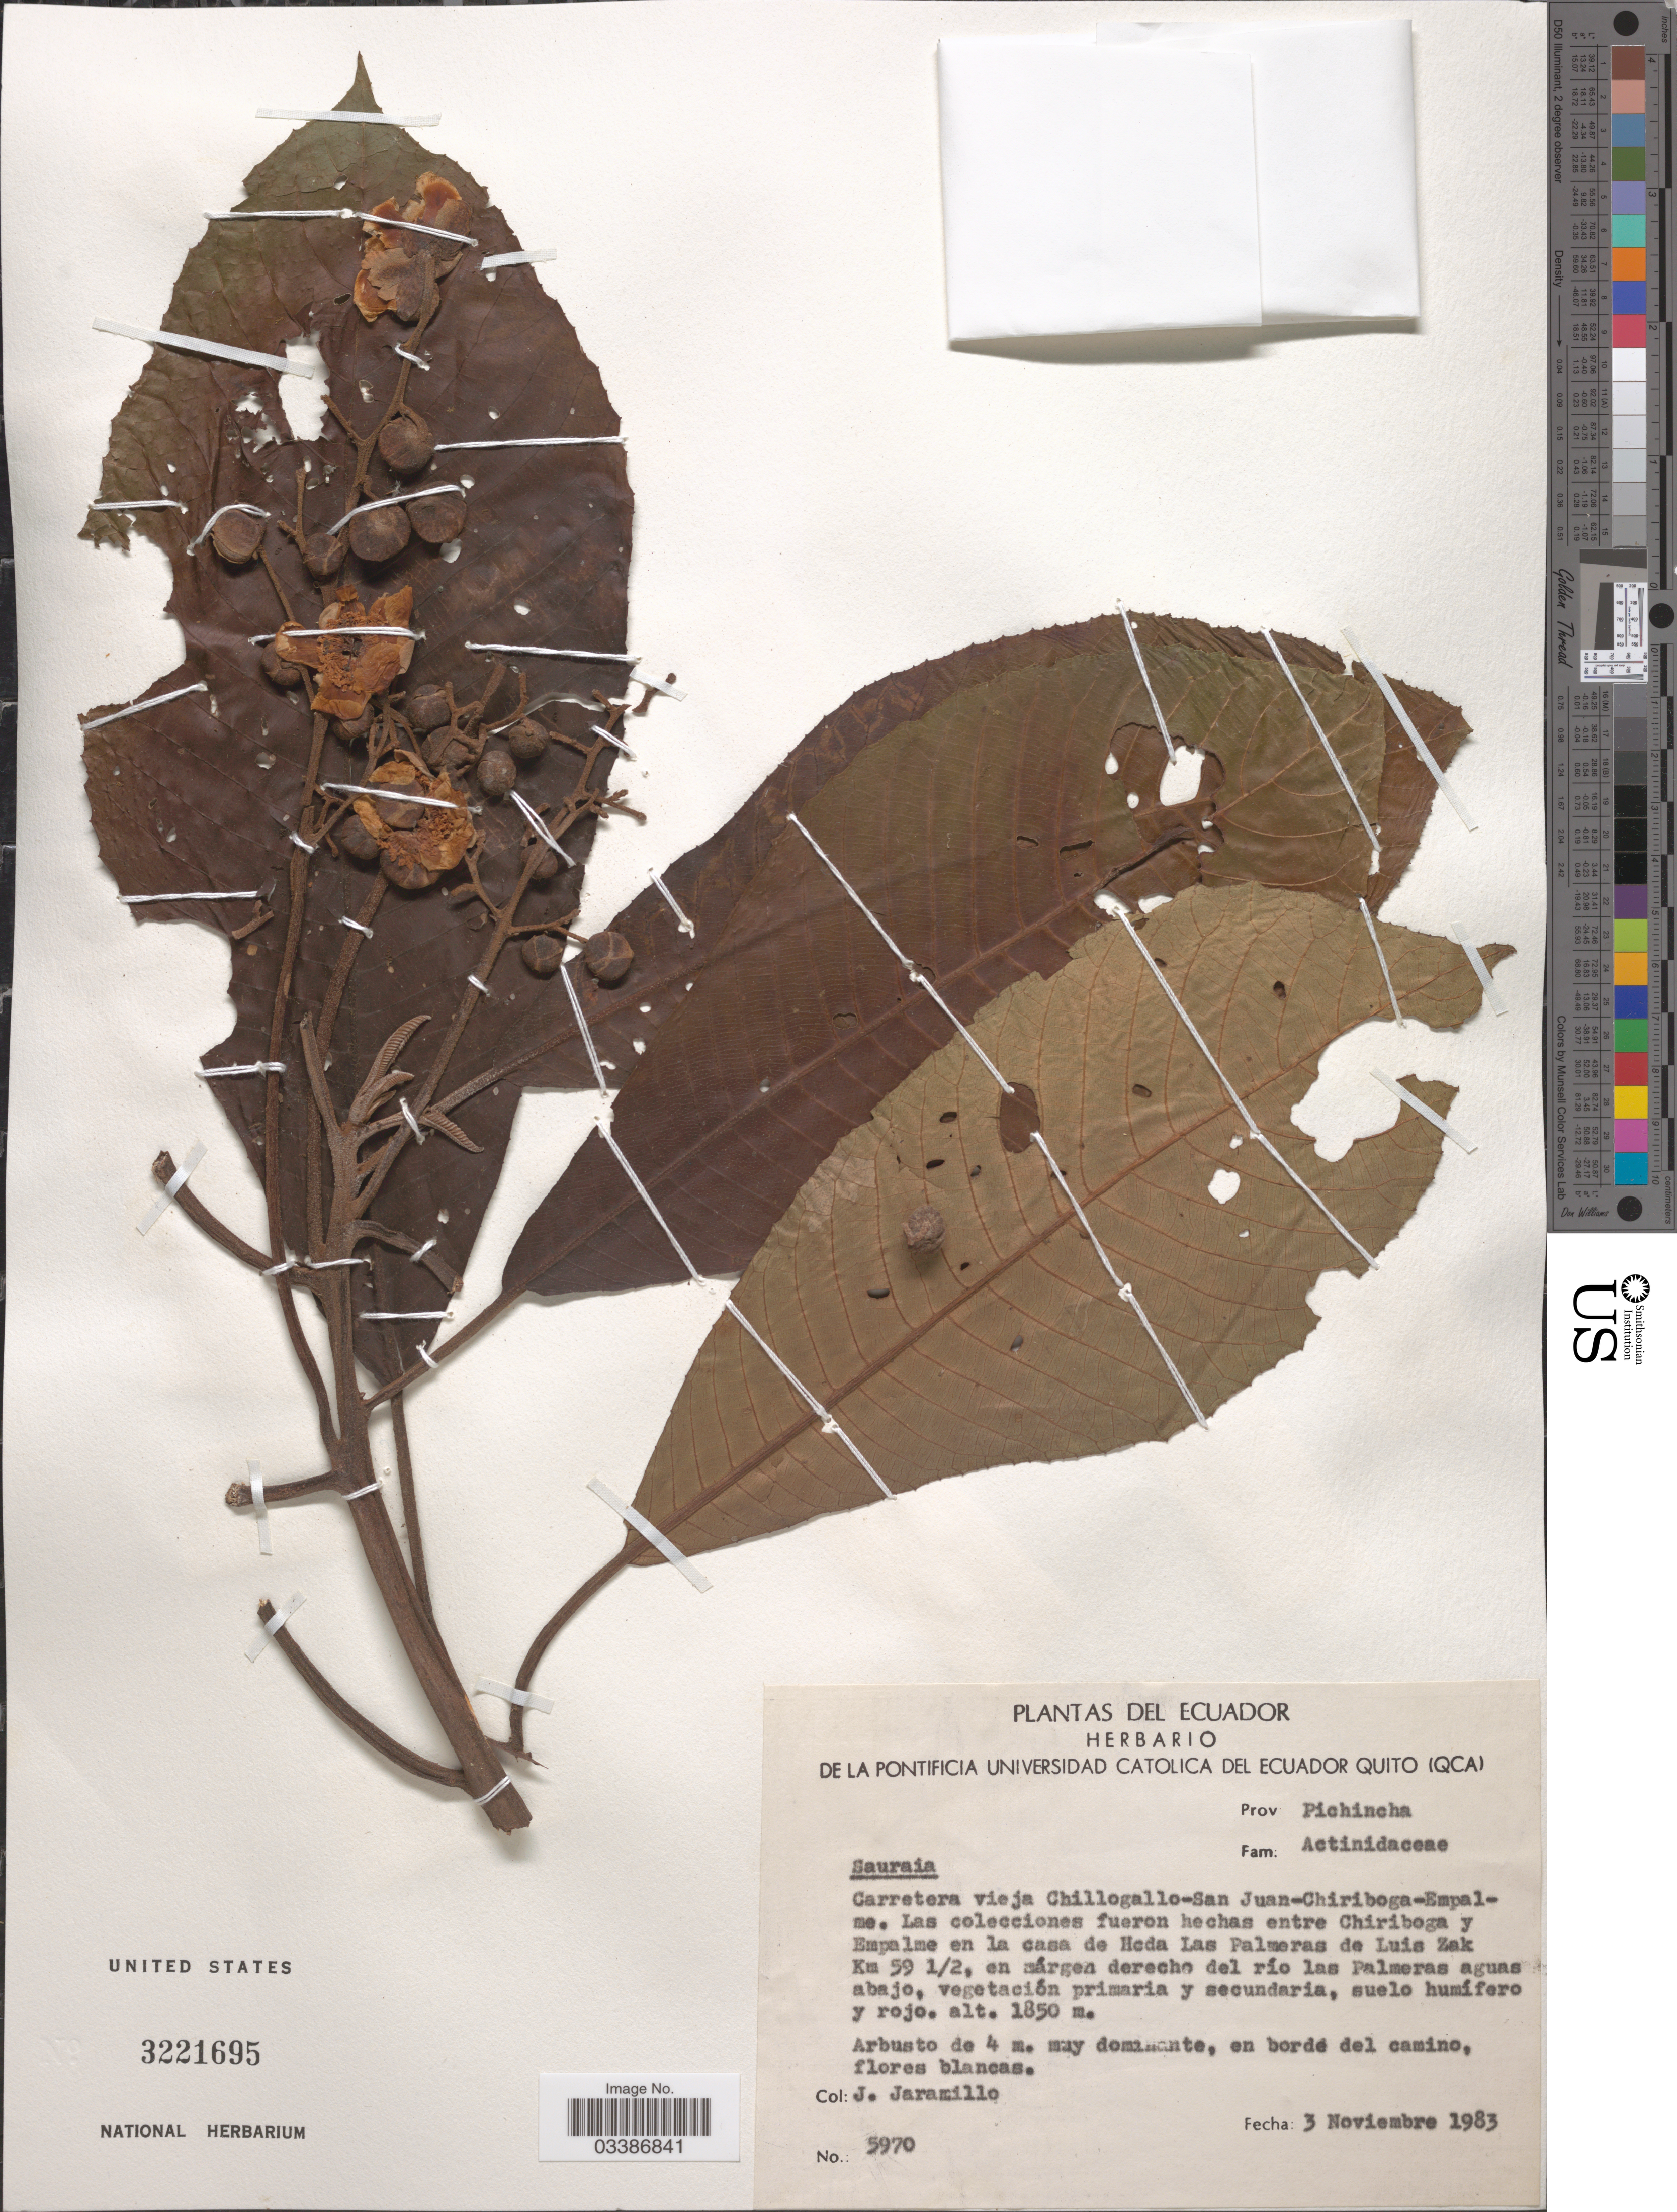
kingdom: Plantae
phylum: Tracheophyta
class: Magnoliopsida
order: Ericales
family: Actinidiaceae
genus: Saurauia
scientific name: Saurauia sp.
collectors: J. Jaramillo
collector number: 5970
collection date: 1983-11-03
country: Ecuador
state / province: Pichincha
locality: Carretera vieja Chillogallo-San Juan-Chiriboga- Empalme. Las colecciones fueron hechas entre Chiriboga y Empalme en la casa de Hcda Las Palmeras de Luis Zak Km 59 ½, en márgen derecho del río las Palmeras aguas abajo.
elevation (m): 1850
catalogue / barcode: US 3221695